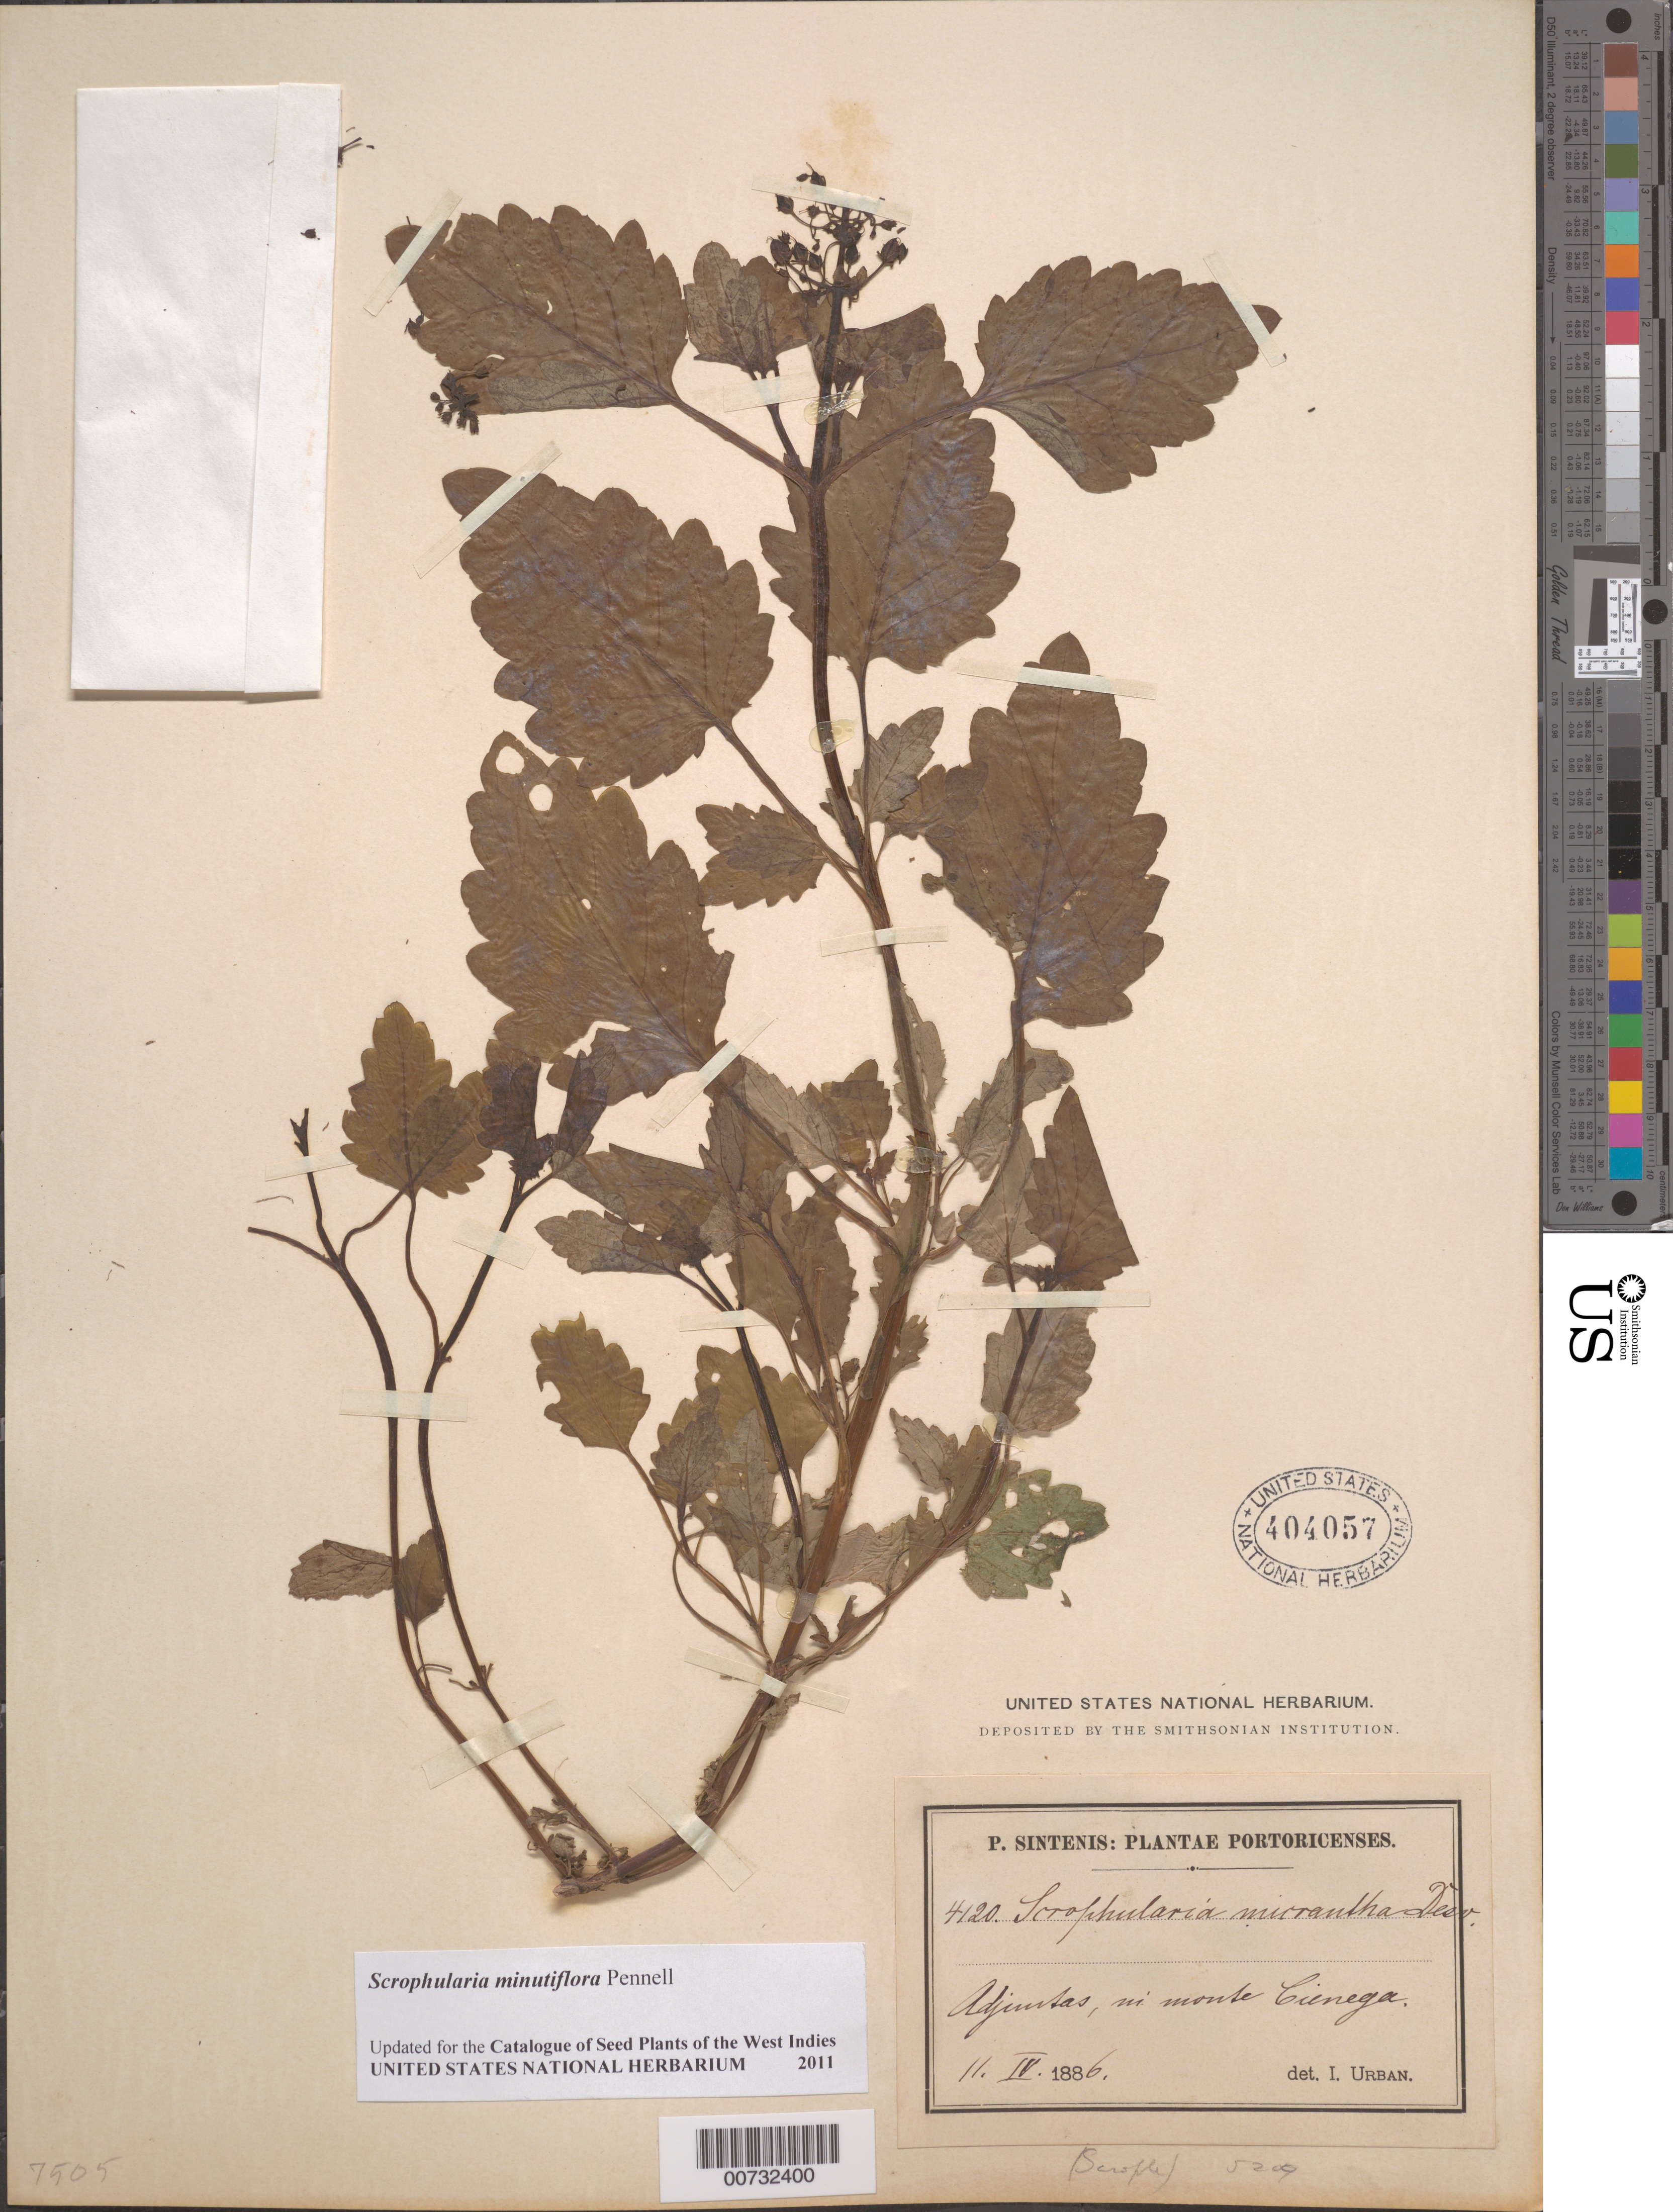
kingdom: Plantae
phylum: Tracheophyta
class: Magnoliopsida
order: Lamiales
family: Scrophulariaceae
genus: Scrophularia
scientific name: Scrophularia minutiflora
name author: Pennell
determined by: Urban, Ignatz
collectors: P. Sintenis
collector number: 4120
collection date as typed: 11 Apr 1886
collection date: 1886-04-11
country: Puerto Rico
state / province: Adjuntas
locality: Adjuntas, in monte Cienega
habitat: In monte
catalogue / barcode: US 404057